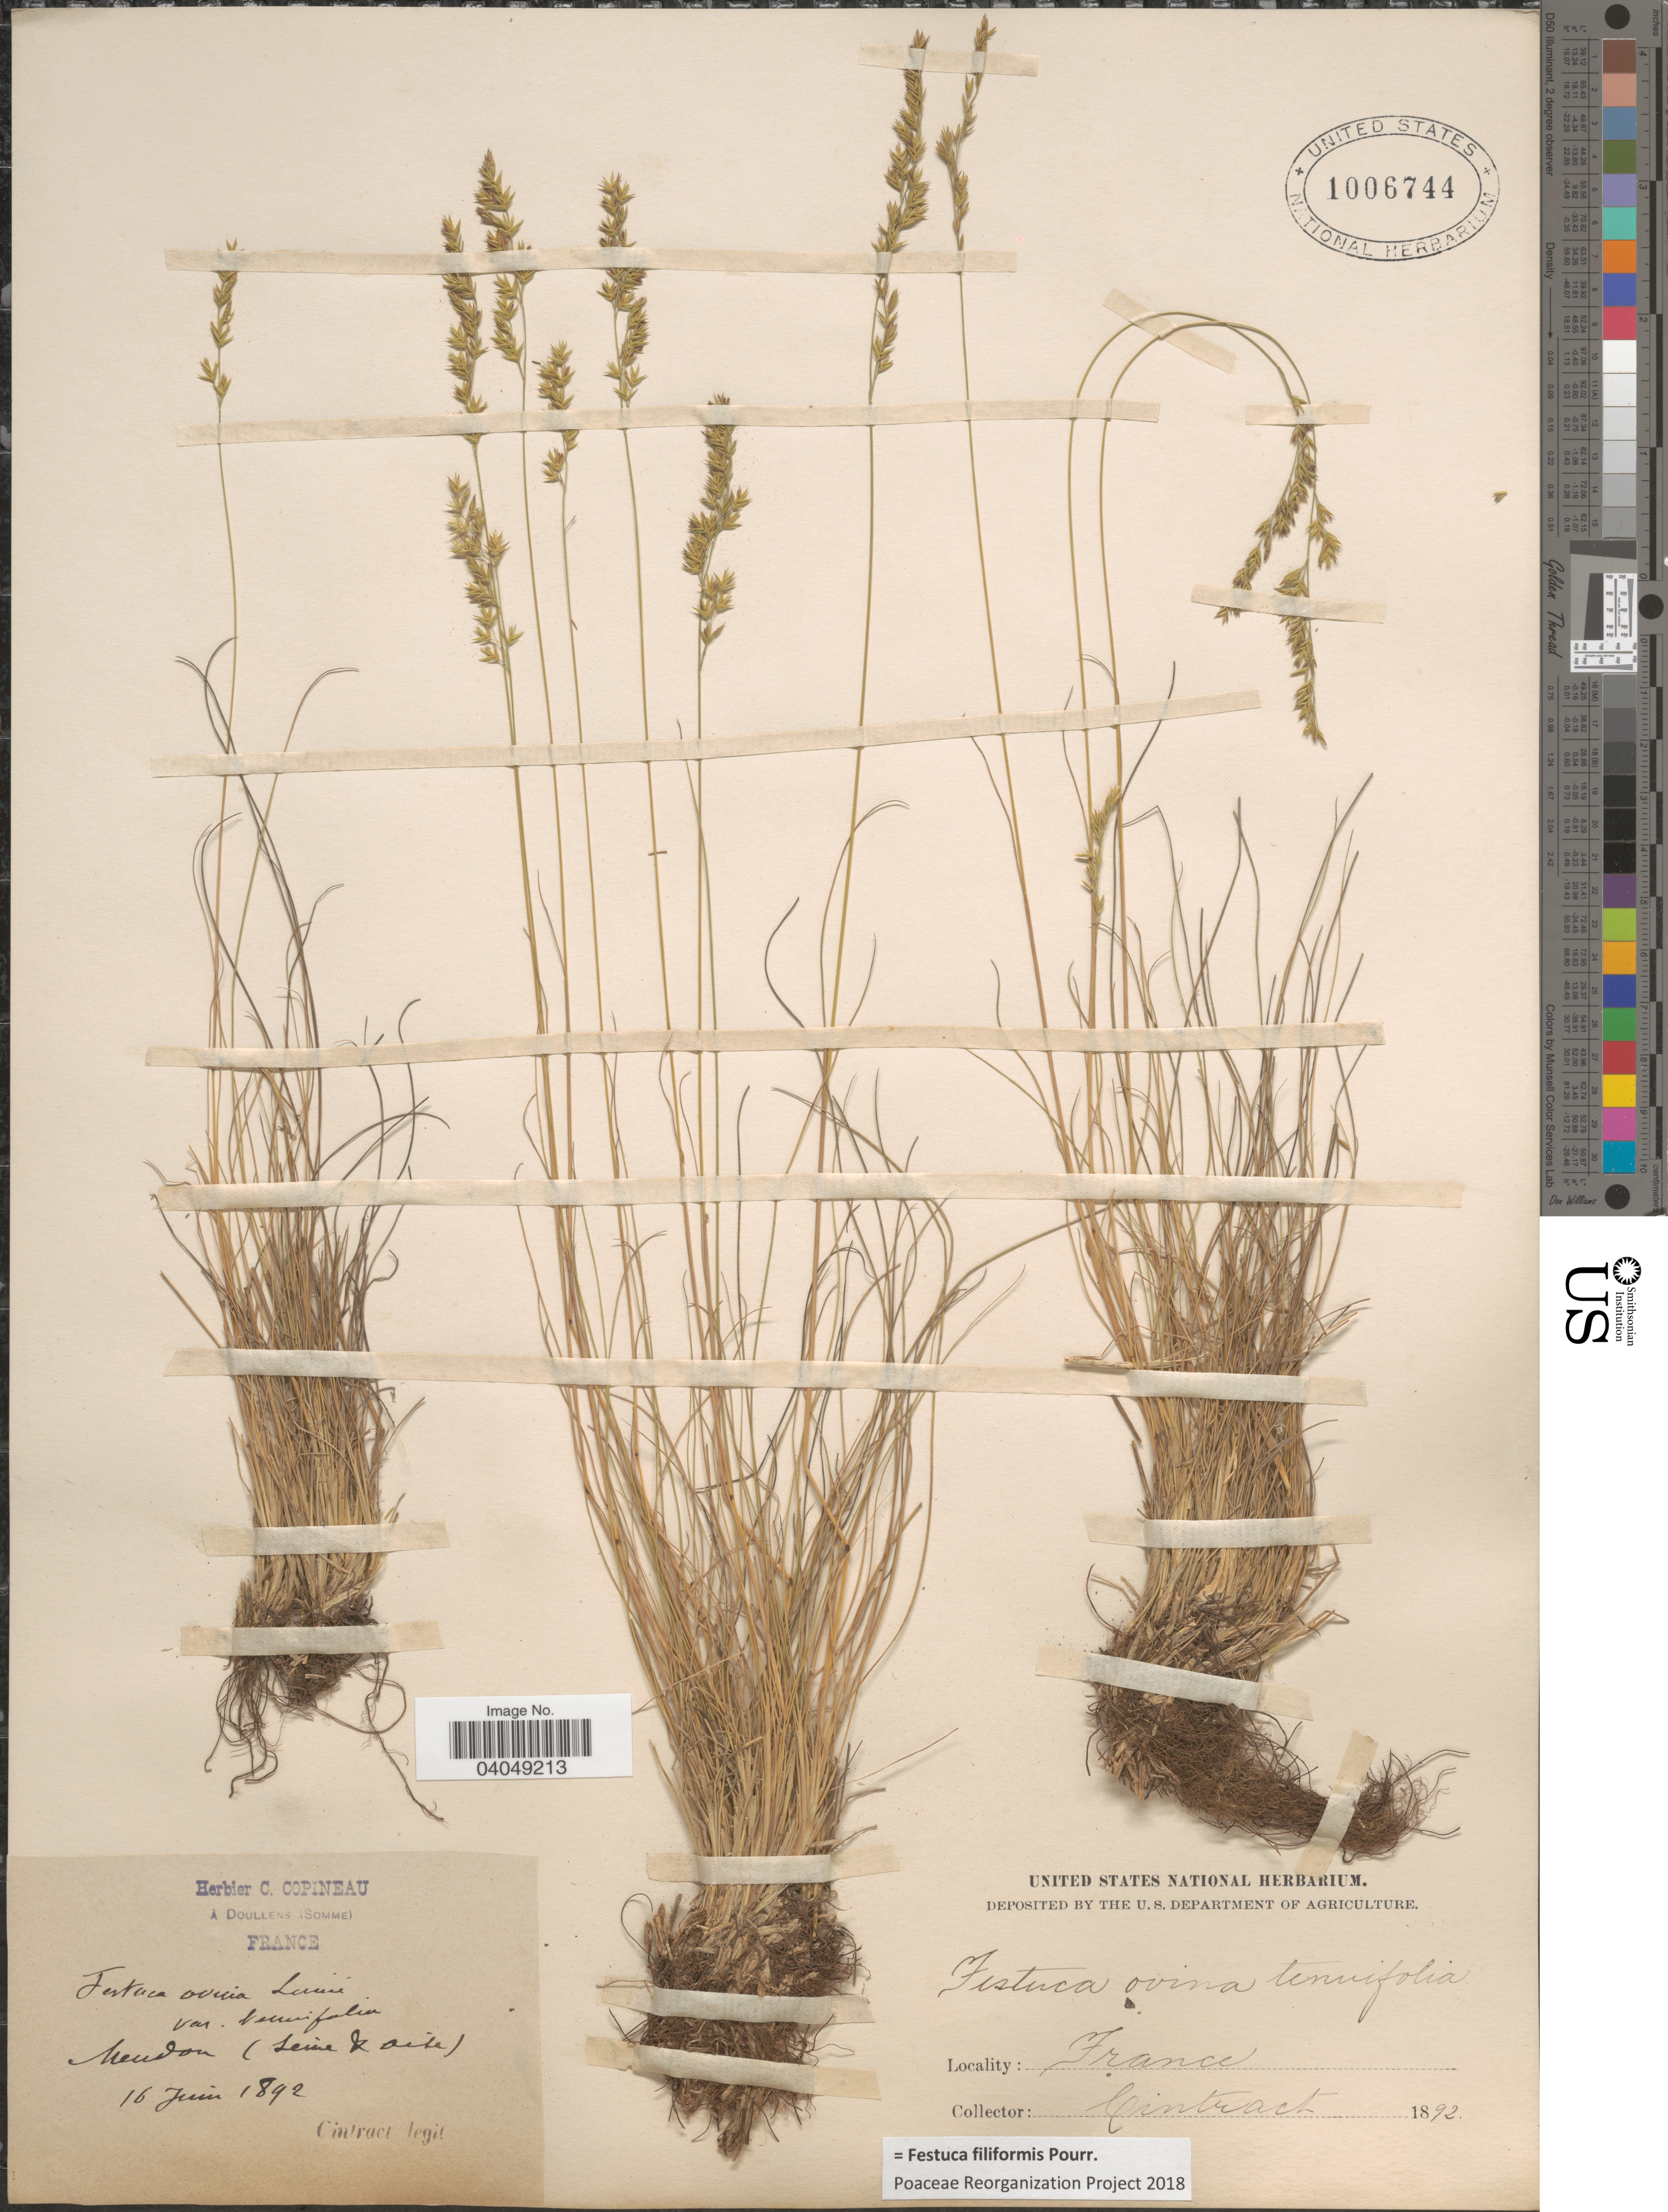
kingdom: Plantae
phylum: Tracheophyta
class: Liliopsida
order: Poales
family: Poaceae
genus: Festuca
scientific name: Festuca filiformis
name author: Pourr.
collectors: Cintract, --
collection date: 1892-06-16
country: France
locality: Mendon (Seine & Oise).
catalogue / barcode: US 1006744